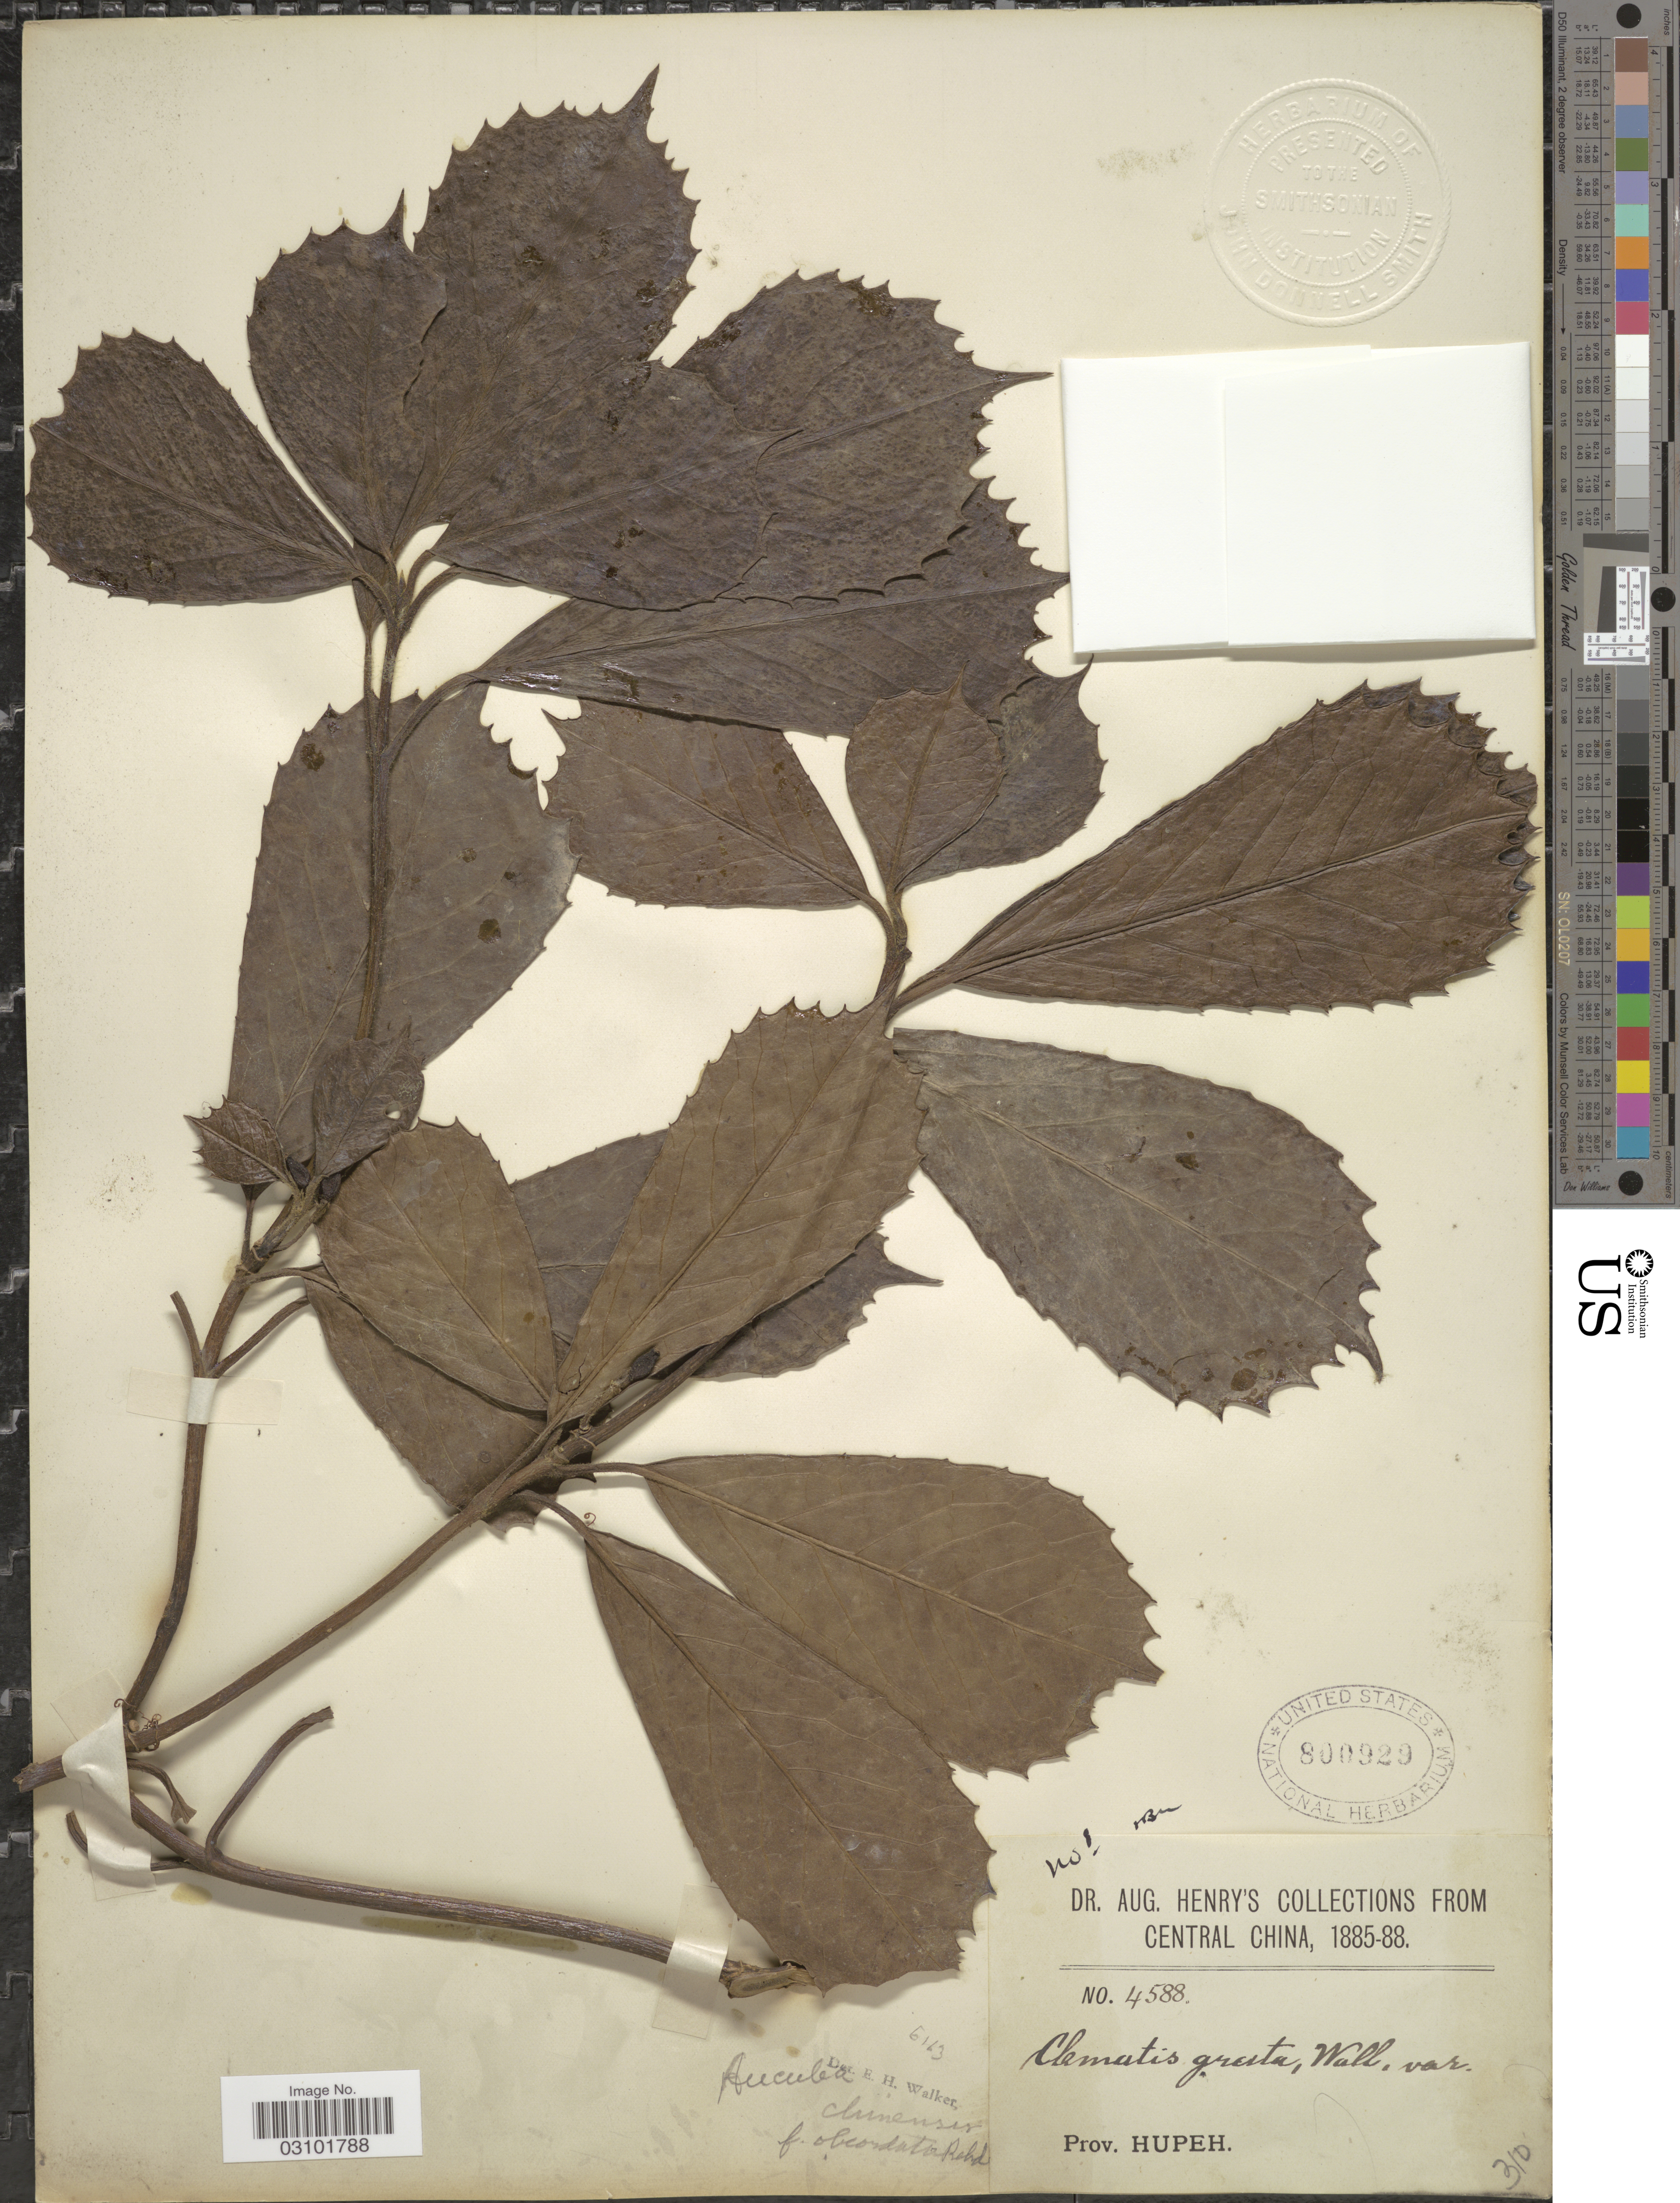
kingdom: Plantae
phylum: Tracheophyta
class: Magnoliopsida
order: Garryales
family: Garryaceae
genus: Aucuba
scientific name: Aucuba chinensis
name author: Benth.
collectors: A. Henry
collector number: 4588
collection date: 1885/1888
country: China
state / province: Hubei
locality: Central China. Prov. Hupeh.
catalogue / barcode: US 800929